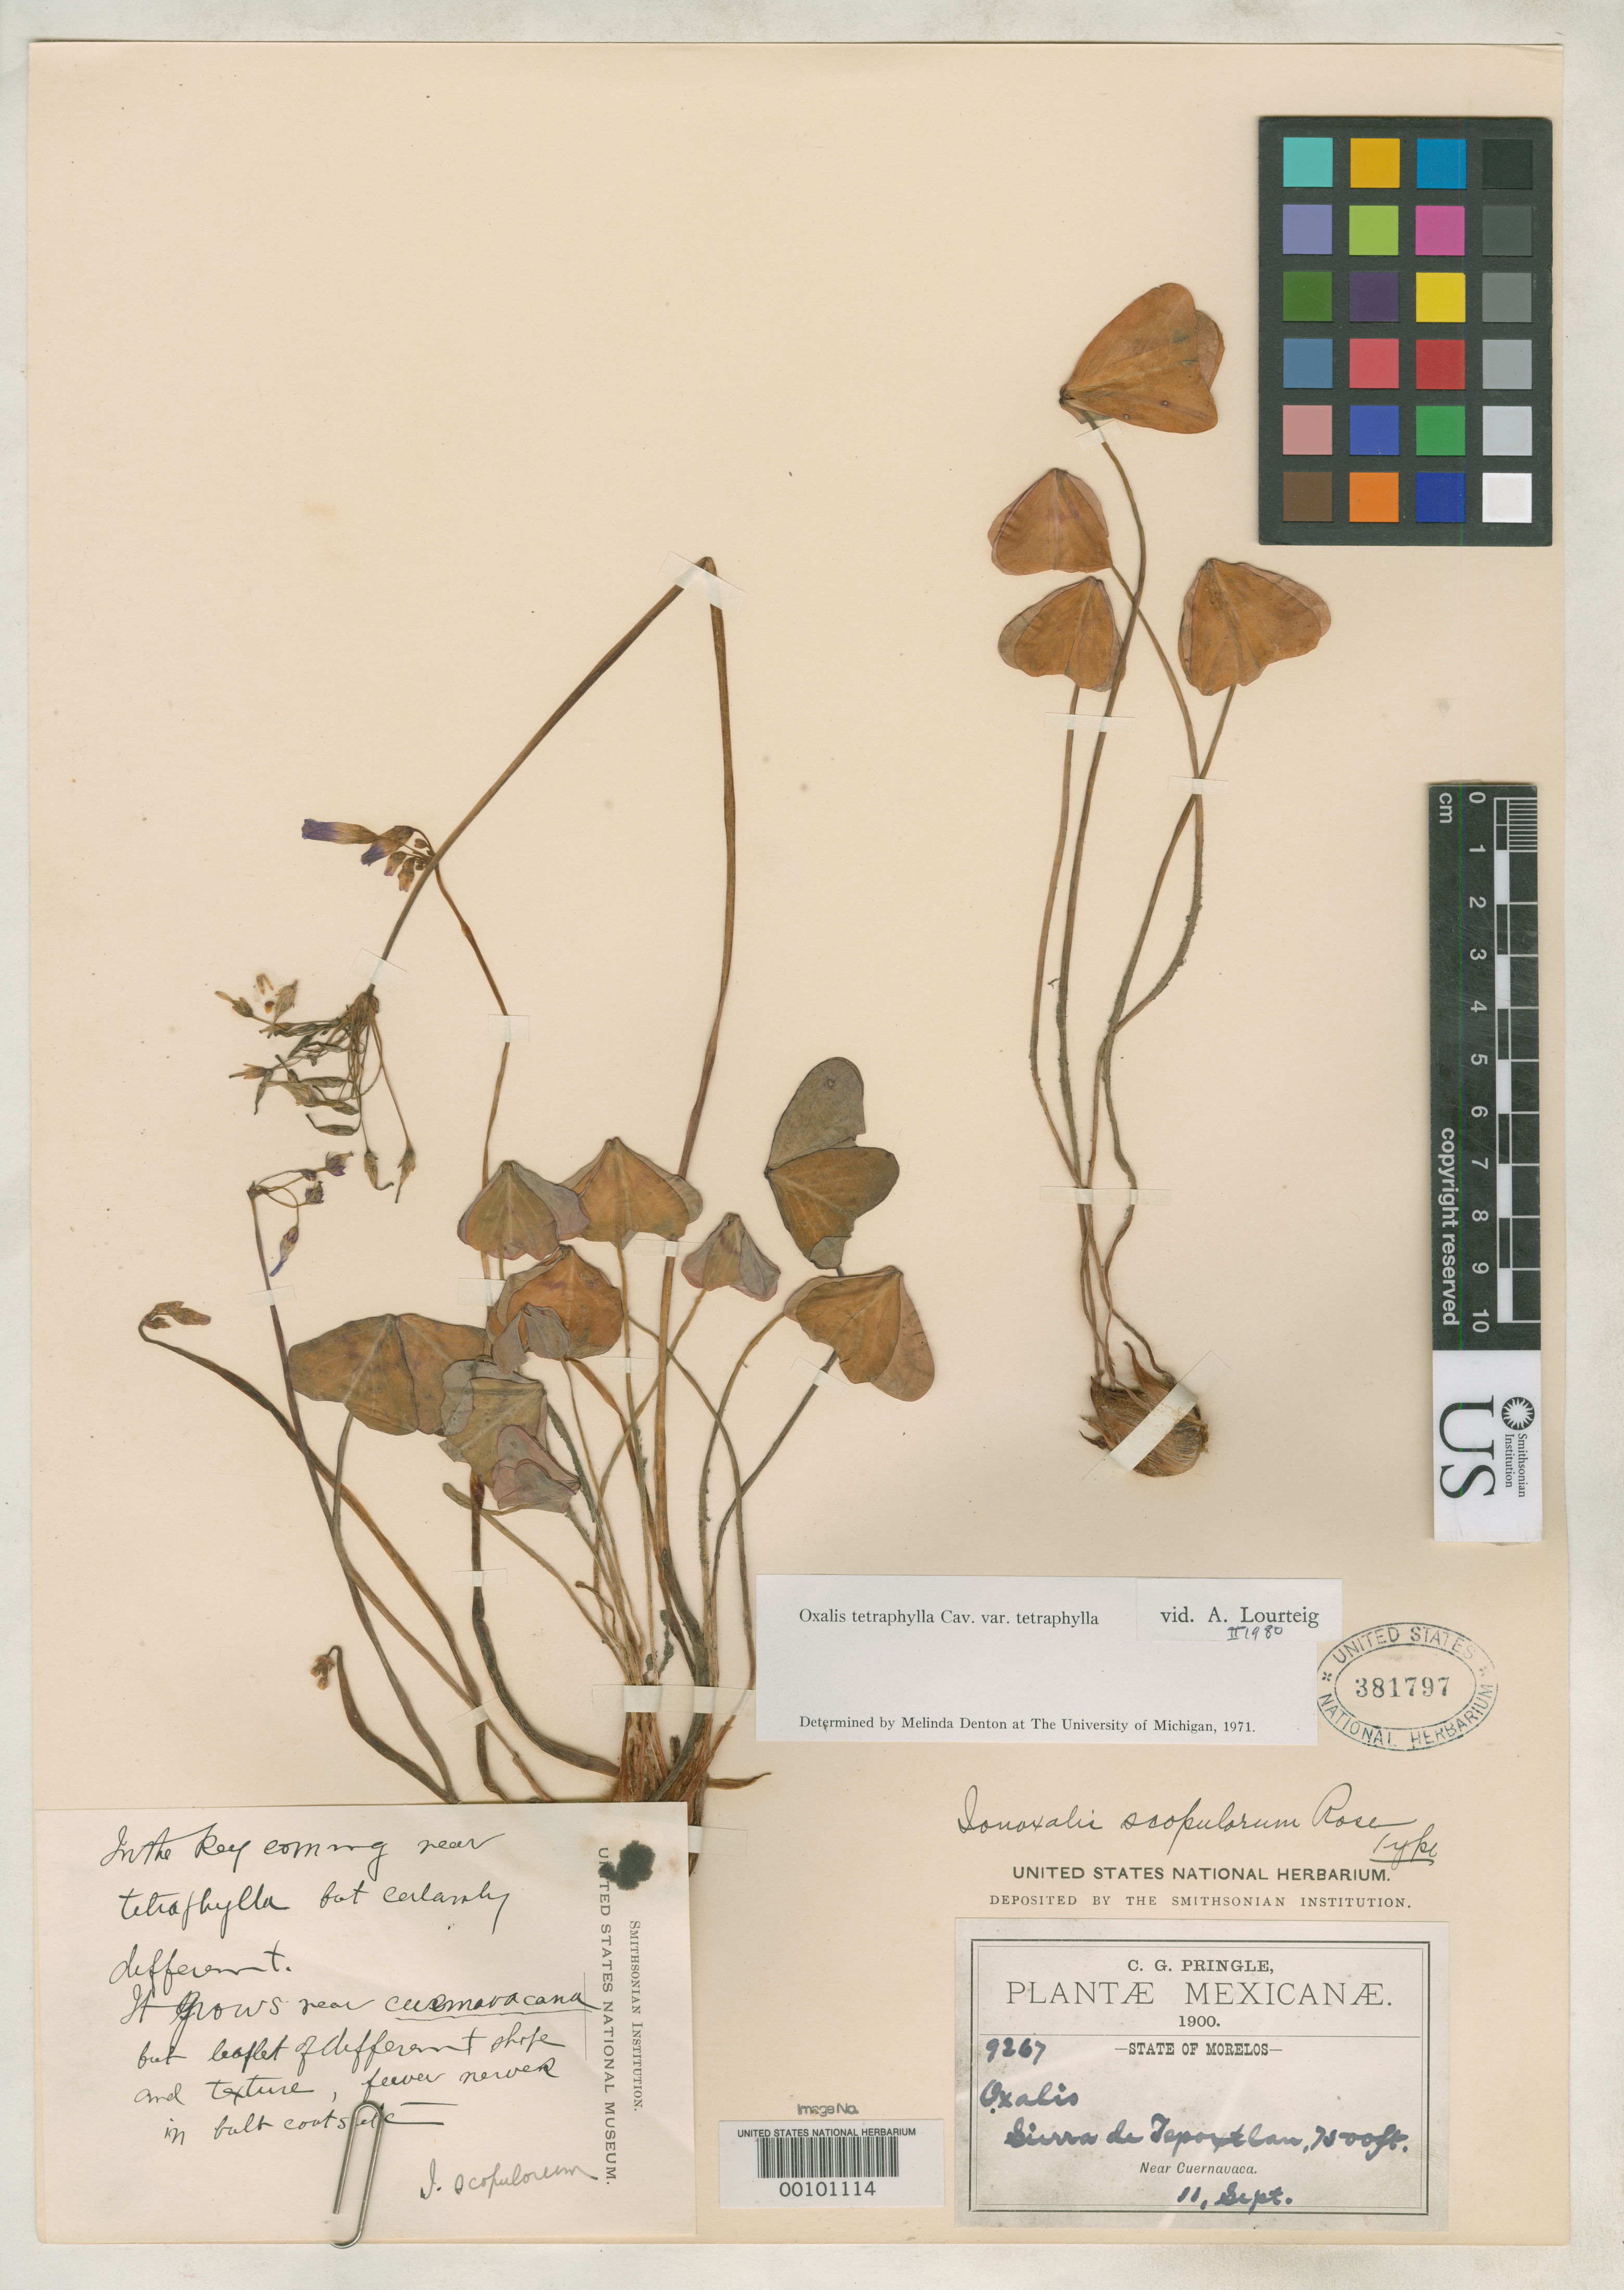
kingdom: Plantae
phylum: Tracheophyta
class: Magnoliopsida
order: Oxalidales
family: Oxalidaceae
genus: Ionoxalis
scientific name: Ionoxalis scopulorum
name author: Rose in Small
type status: Isotype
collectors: C. G. Pringle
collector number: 9267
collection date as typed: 11 Sep 1900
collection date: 1900-09-11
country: Mexico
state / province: Morelos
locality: Near Cuernavaca.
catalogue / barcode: US 381797